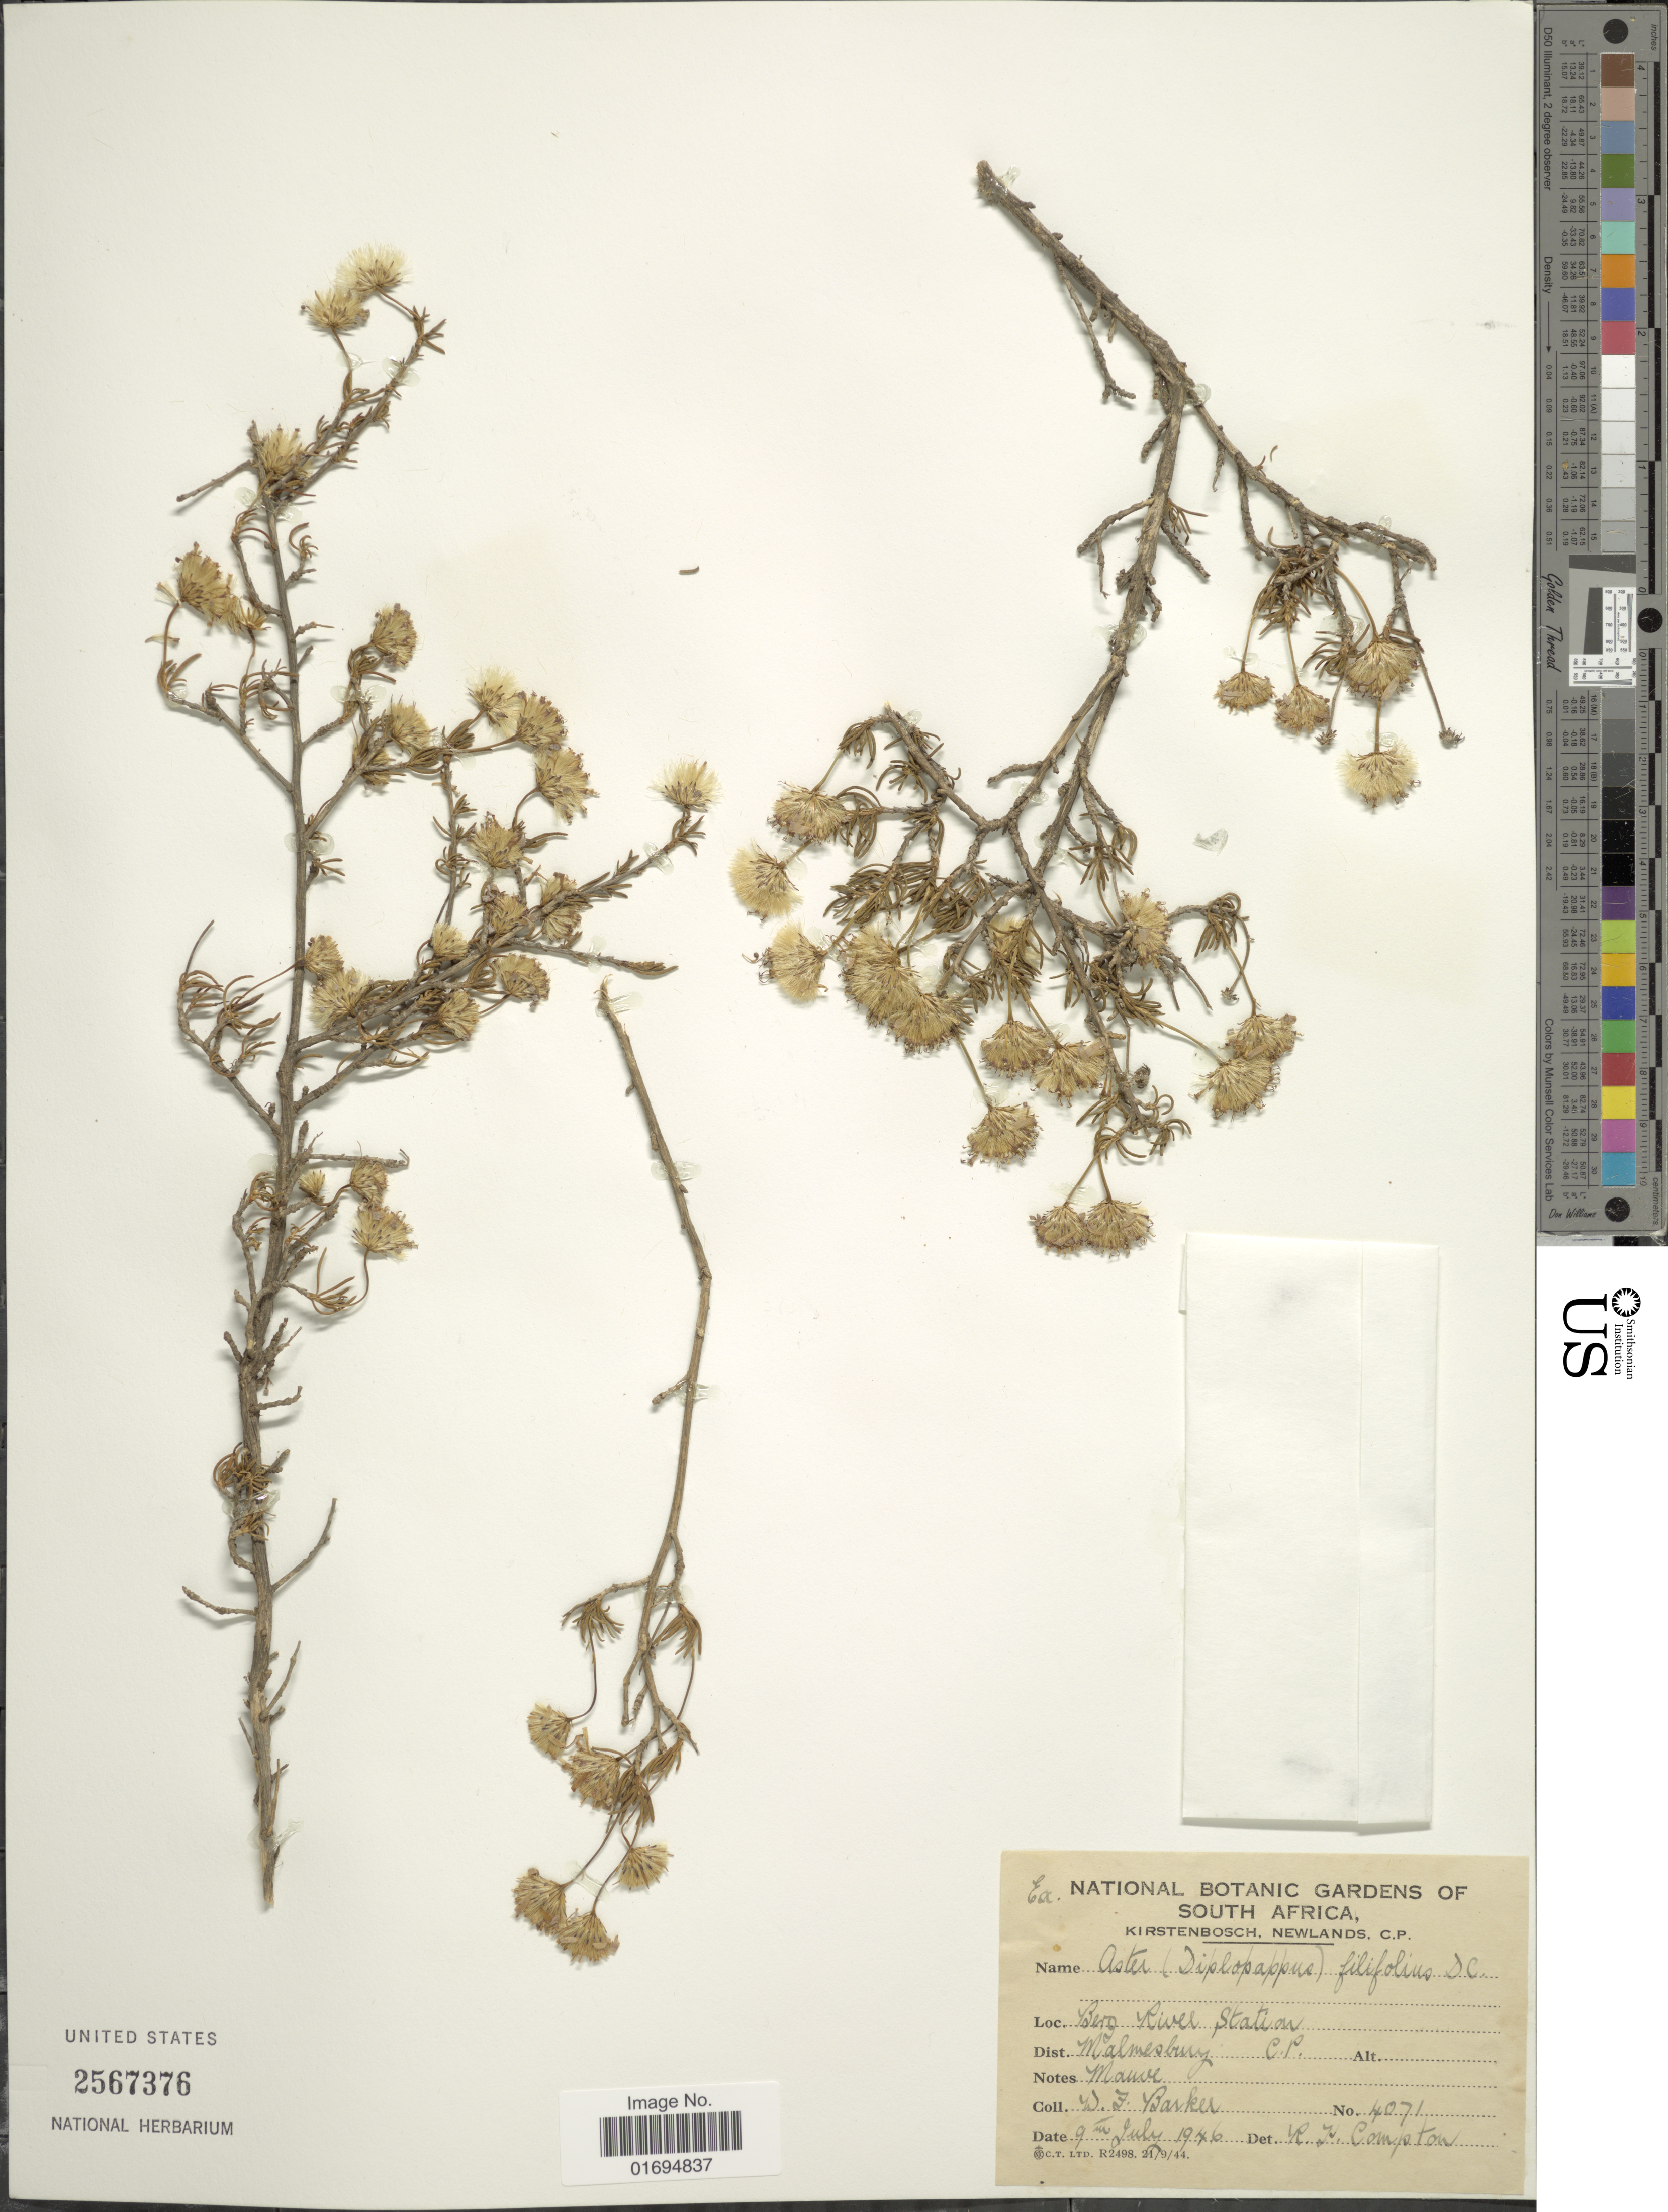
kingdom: Plantae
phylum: Tracheophyta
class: Magnoliopsida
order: Asterales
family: Asteraceae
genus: Felicia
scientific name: Felicia filifolia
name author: (Vent.) Burtt Davy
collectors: W. F. Barker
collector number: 4071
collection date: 1946-07-09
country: South Africa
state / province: Western Cape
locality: Berg River Station, Malmesburg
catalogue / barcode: US 2567376